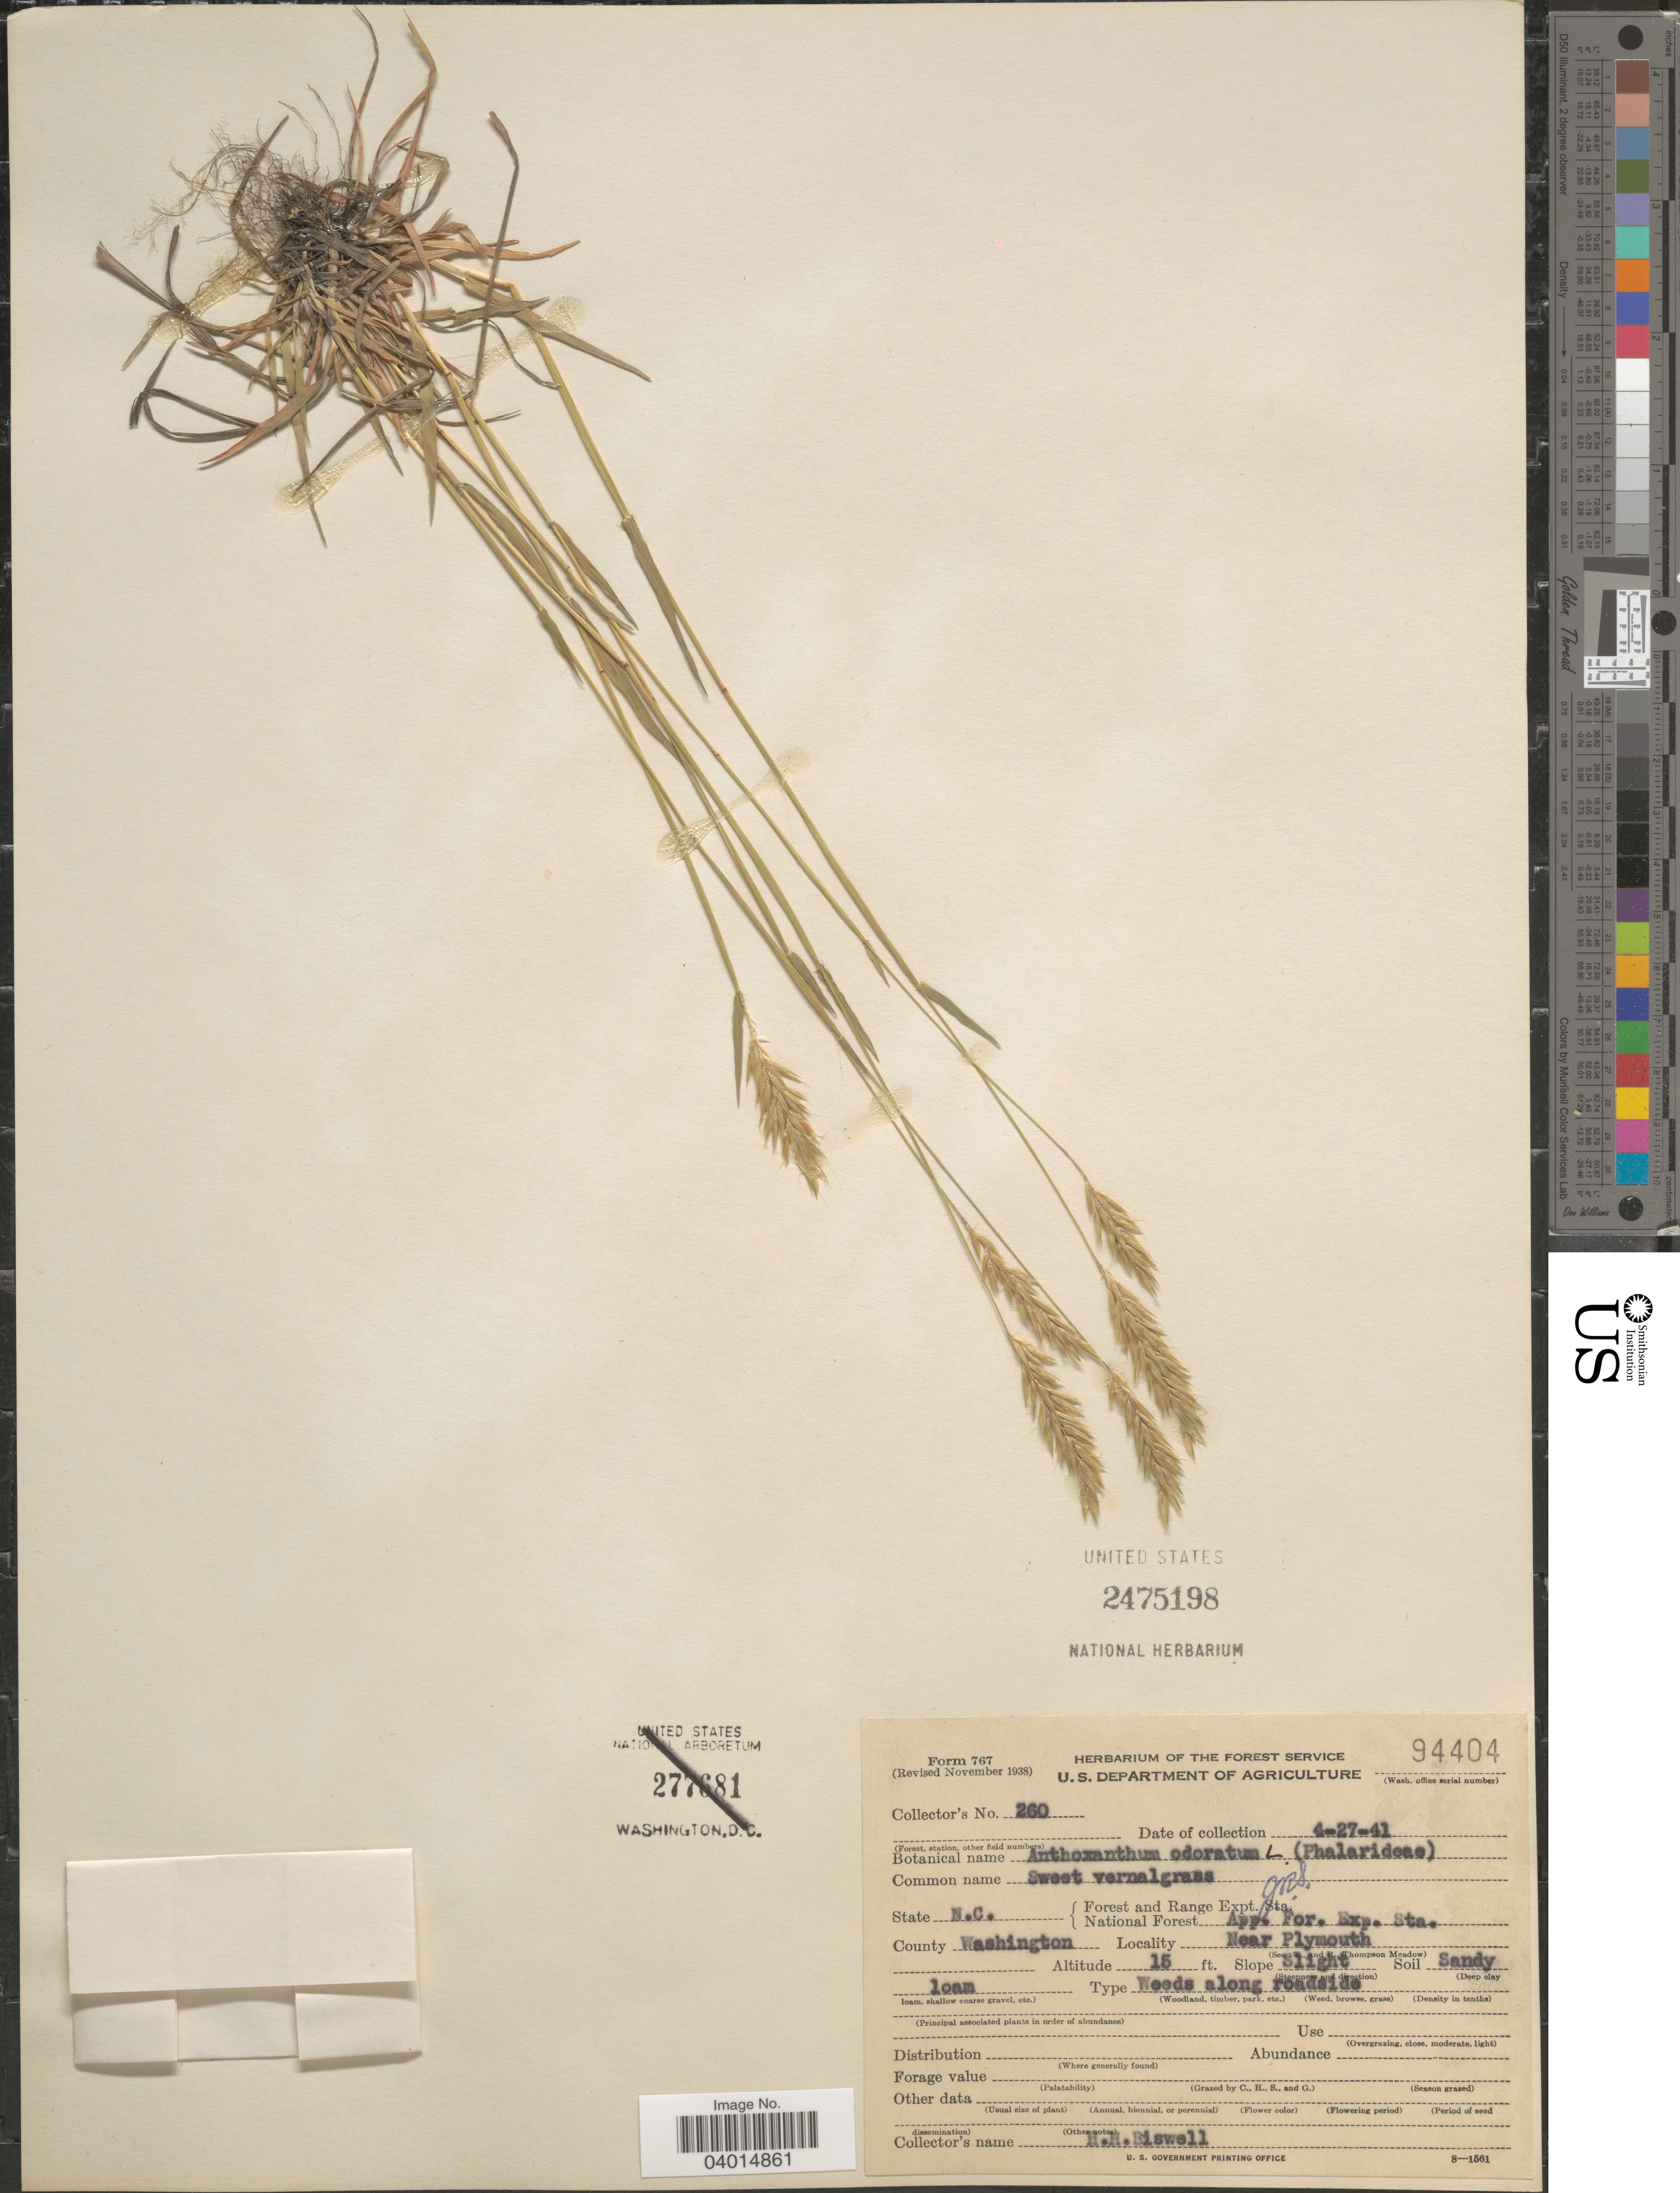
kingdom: Plantae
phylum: Tracheophyta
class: Liliopsida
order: Poales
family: Poaceae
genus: Anthoxanthum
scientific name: Anthoxanthum odoratum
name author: L.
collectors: H. Biswell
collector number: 260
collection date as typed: Transcribed d/m/y: 27/4/41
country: United States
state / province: North Carolina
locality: Forest and Range Expt. Sta. National Forest App. For. Exp. Sta. County Washington. Near Plymouth.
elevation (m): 5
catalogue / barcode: US 2475198